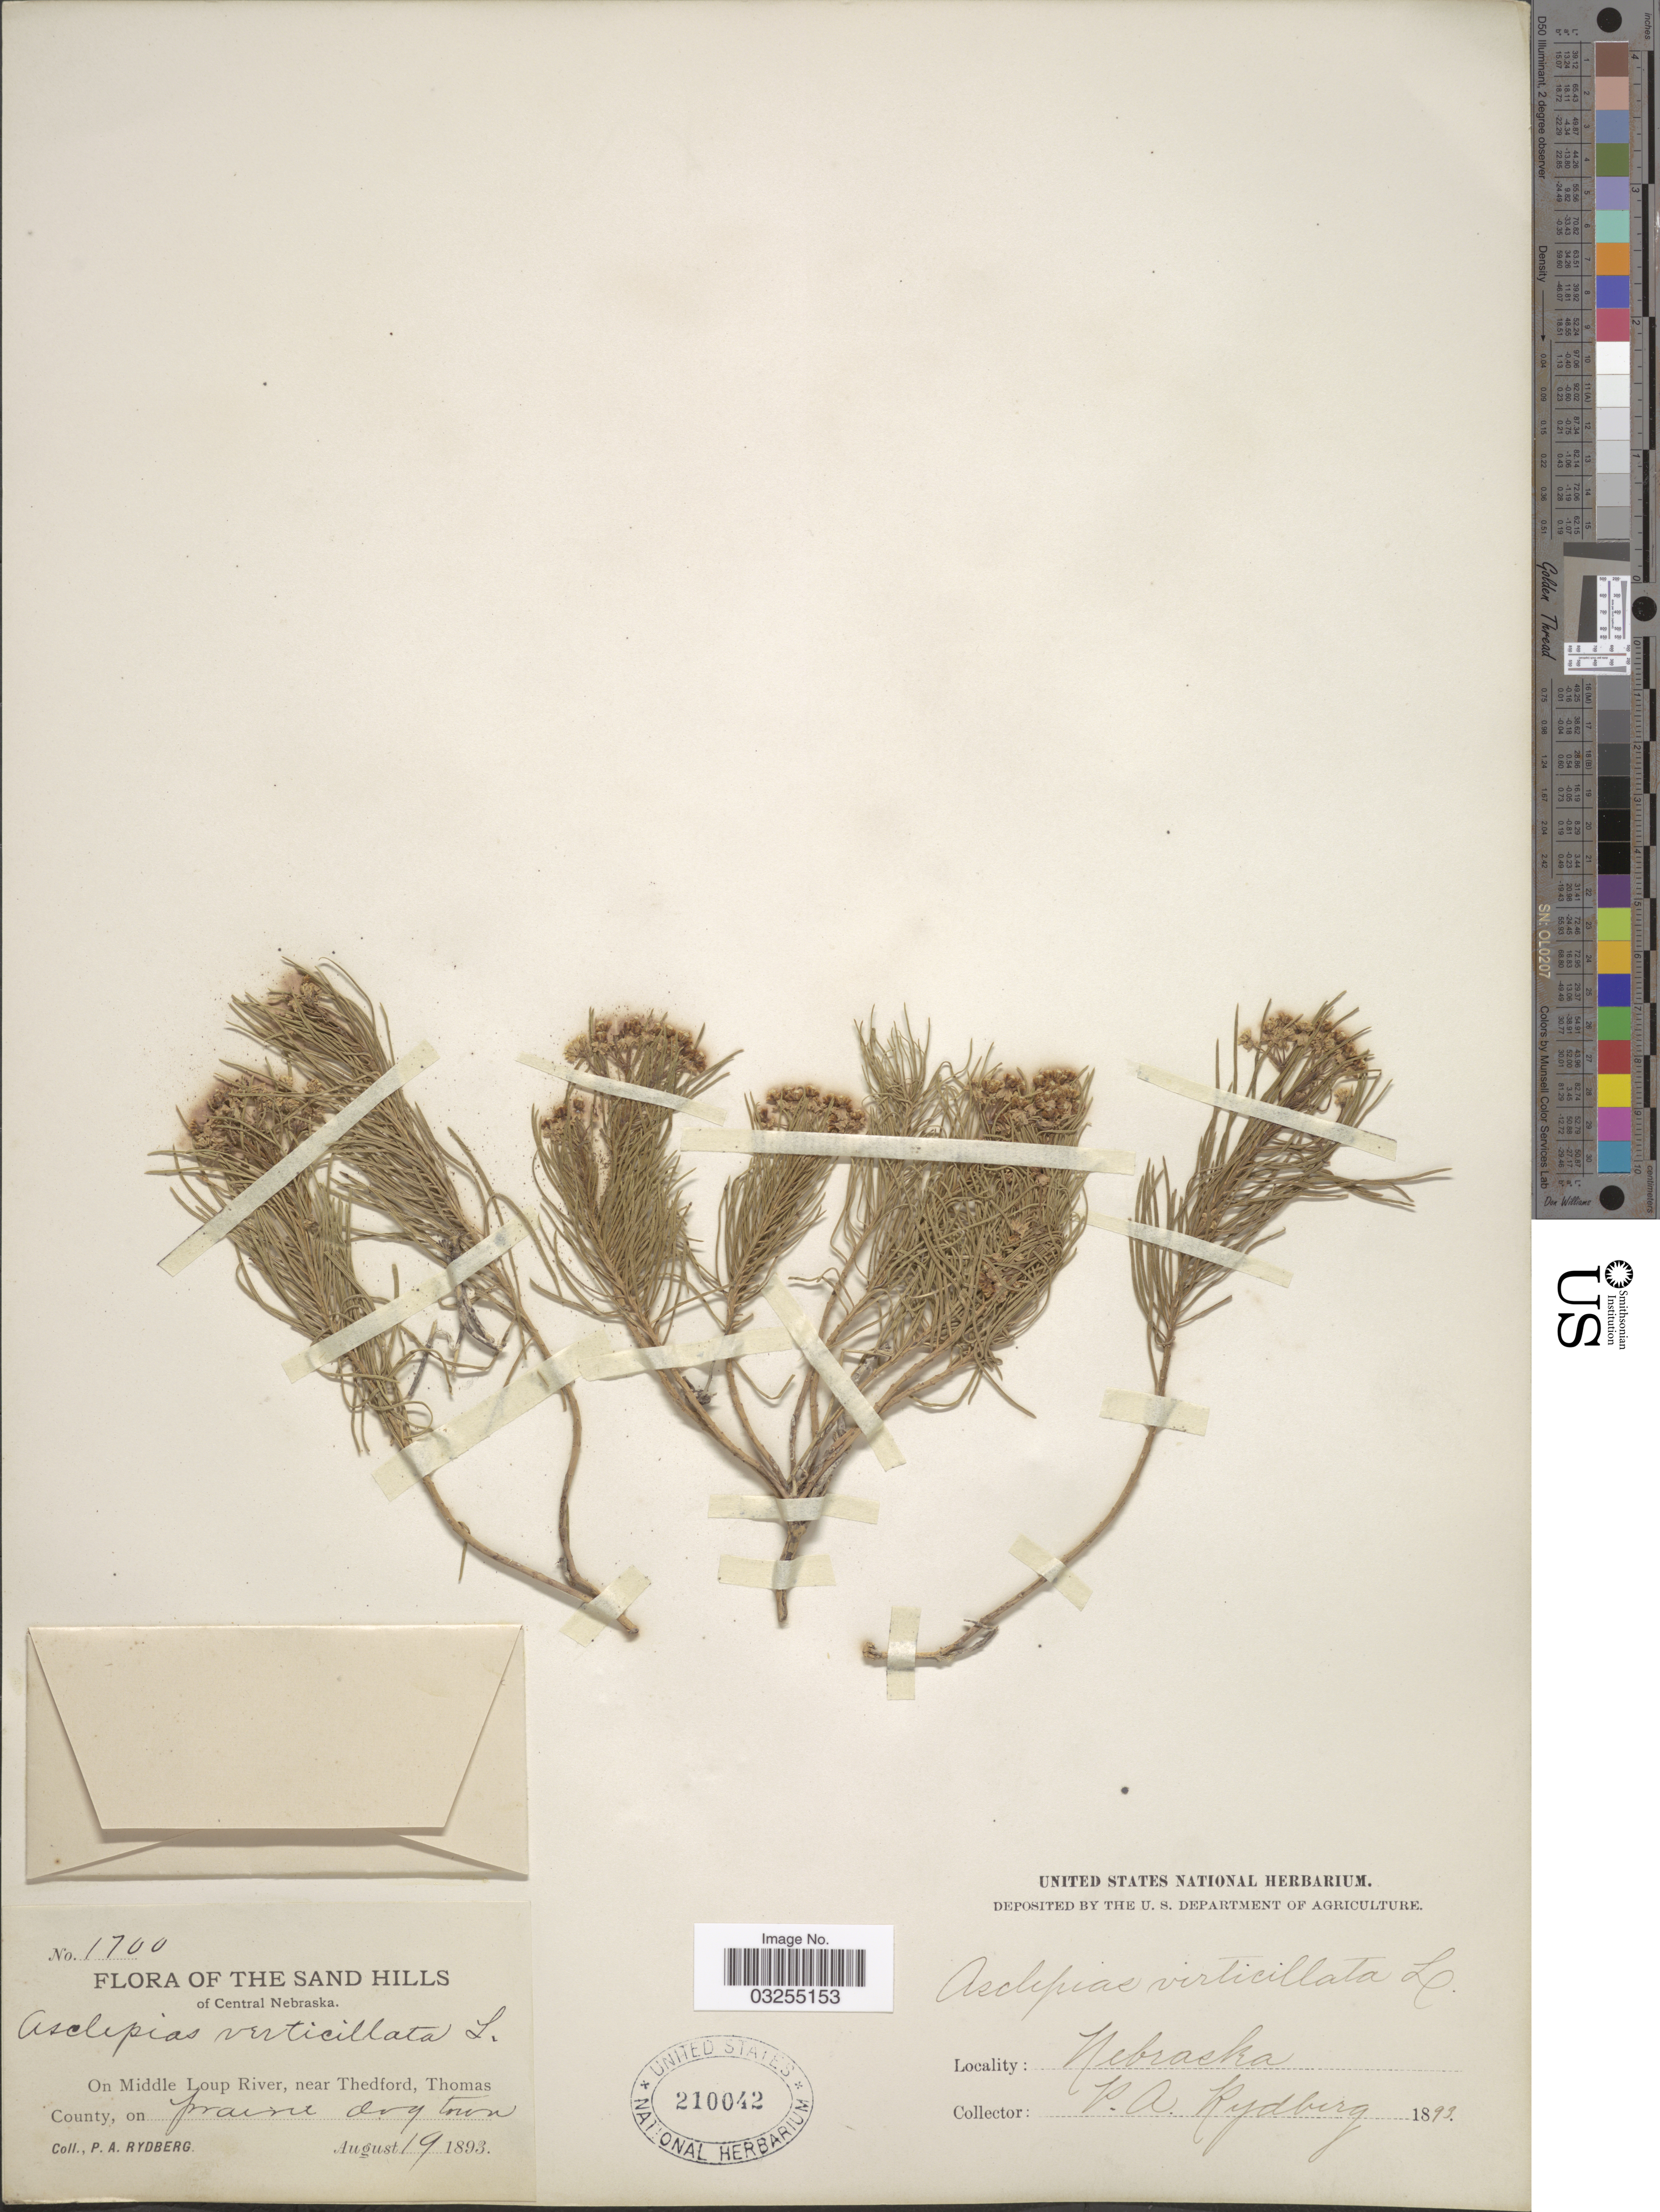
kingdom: Plantae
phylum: Tracheophyta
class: Magnoliopsida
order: Gentianales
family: Apocynaceae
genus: Asclepias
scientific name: Asclepias pumila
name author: (A. Gray) Vail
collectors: P. A. Rydberg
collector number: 1700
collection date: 1893-08-19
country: United States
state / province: Nebraska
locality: The Sand Hills of Central Nebraska. On Middle Loup River, near Thedford, Thomas County, on prairie dry town.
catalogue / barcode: US 210042